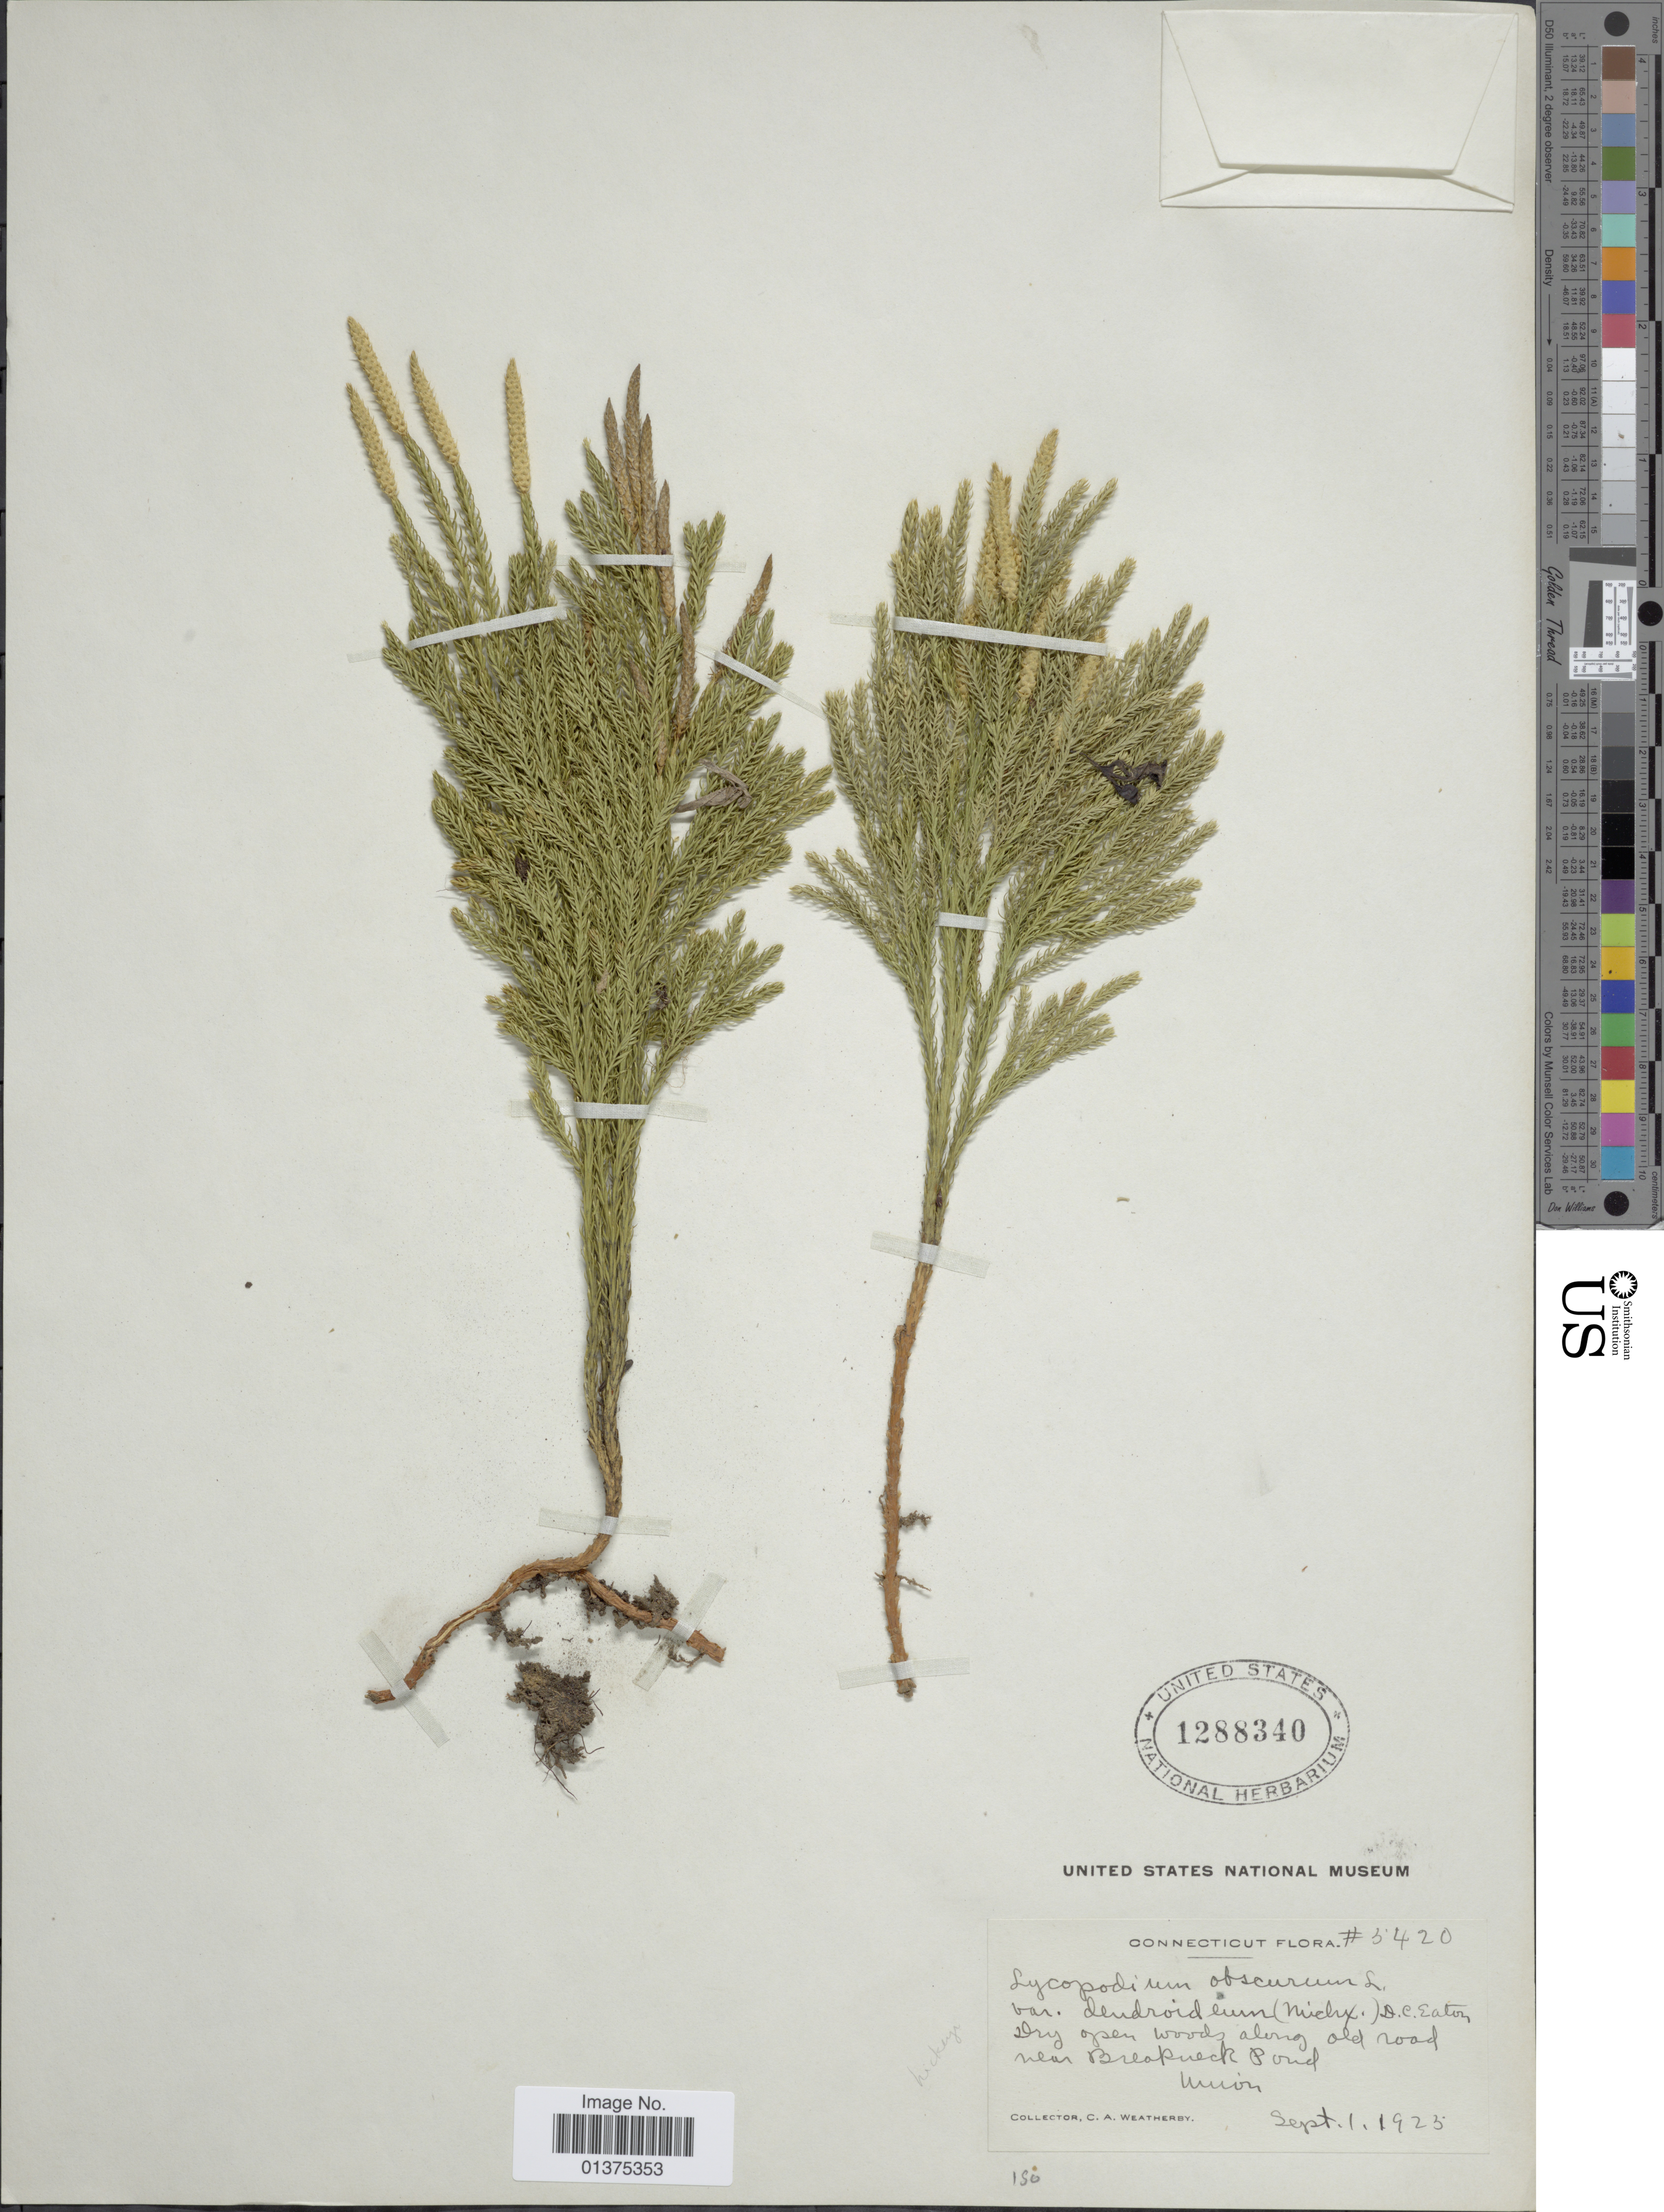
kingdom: Plantae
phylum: Tracheophyta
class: Lycopodiopsida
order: Lycopodiales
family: Lycopodiaceae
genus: Dendrolycopodium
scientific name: Dendrolycopodium hickeyi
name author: (W.H. Wagner et al.) A. Haines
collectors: C. A. Weatherby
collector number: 3420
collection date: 1923-09-01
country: United States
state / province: Connecticut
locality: Dry open woods along old road near Breakneck Pond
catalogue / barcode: US 1288340